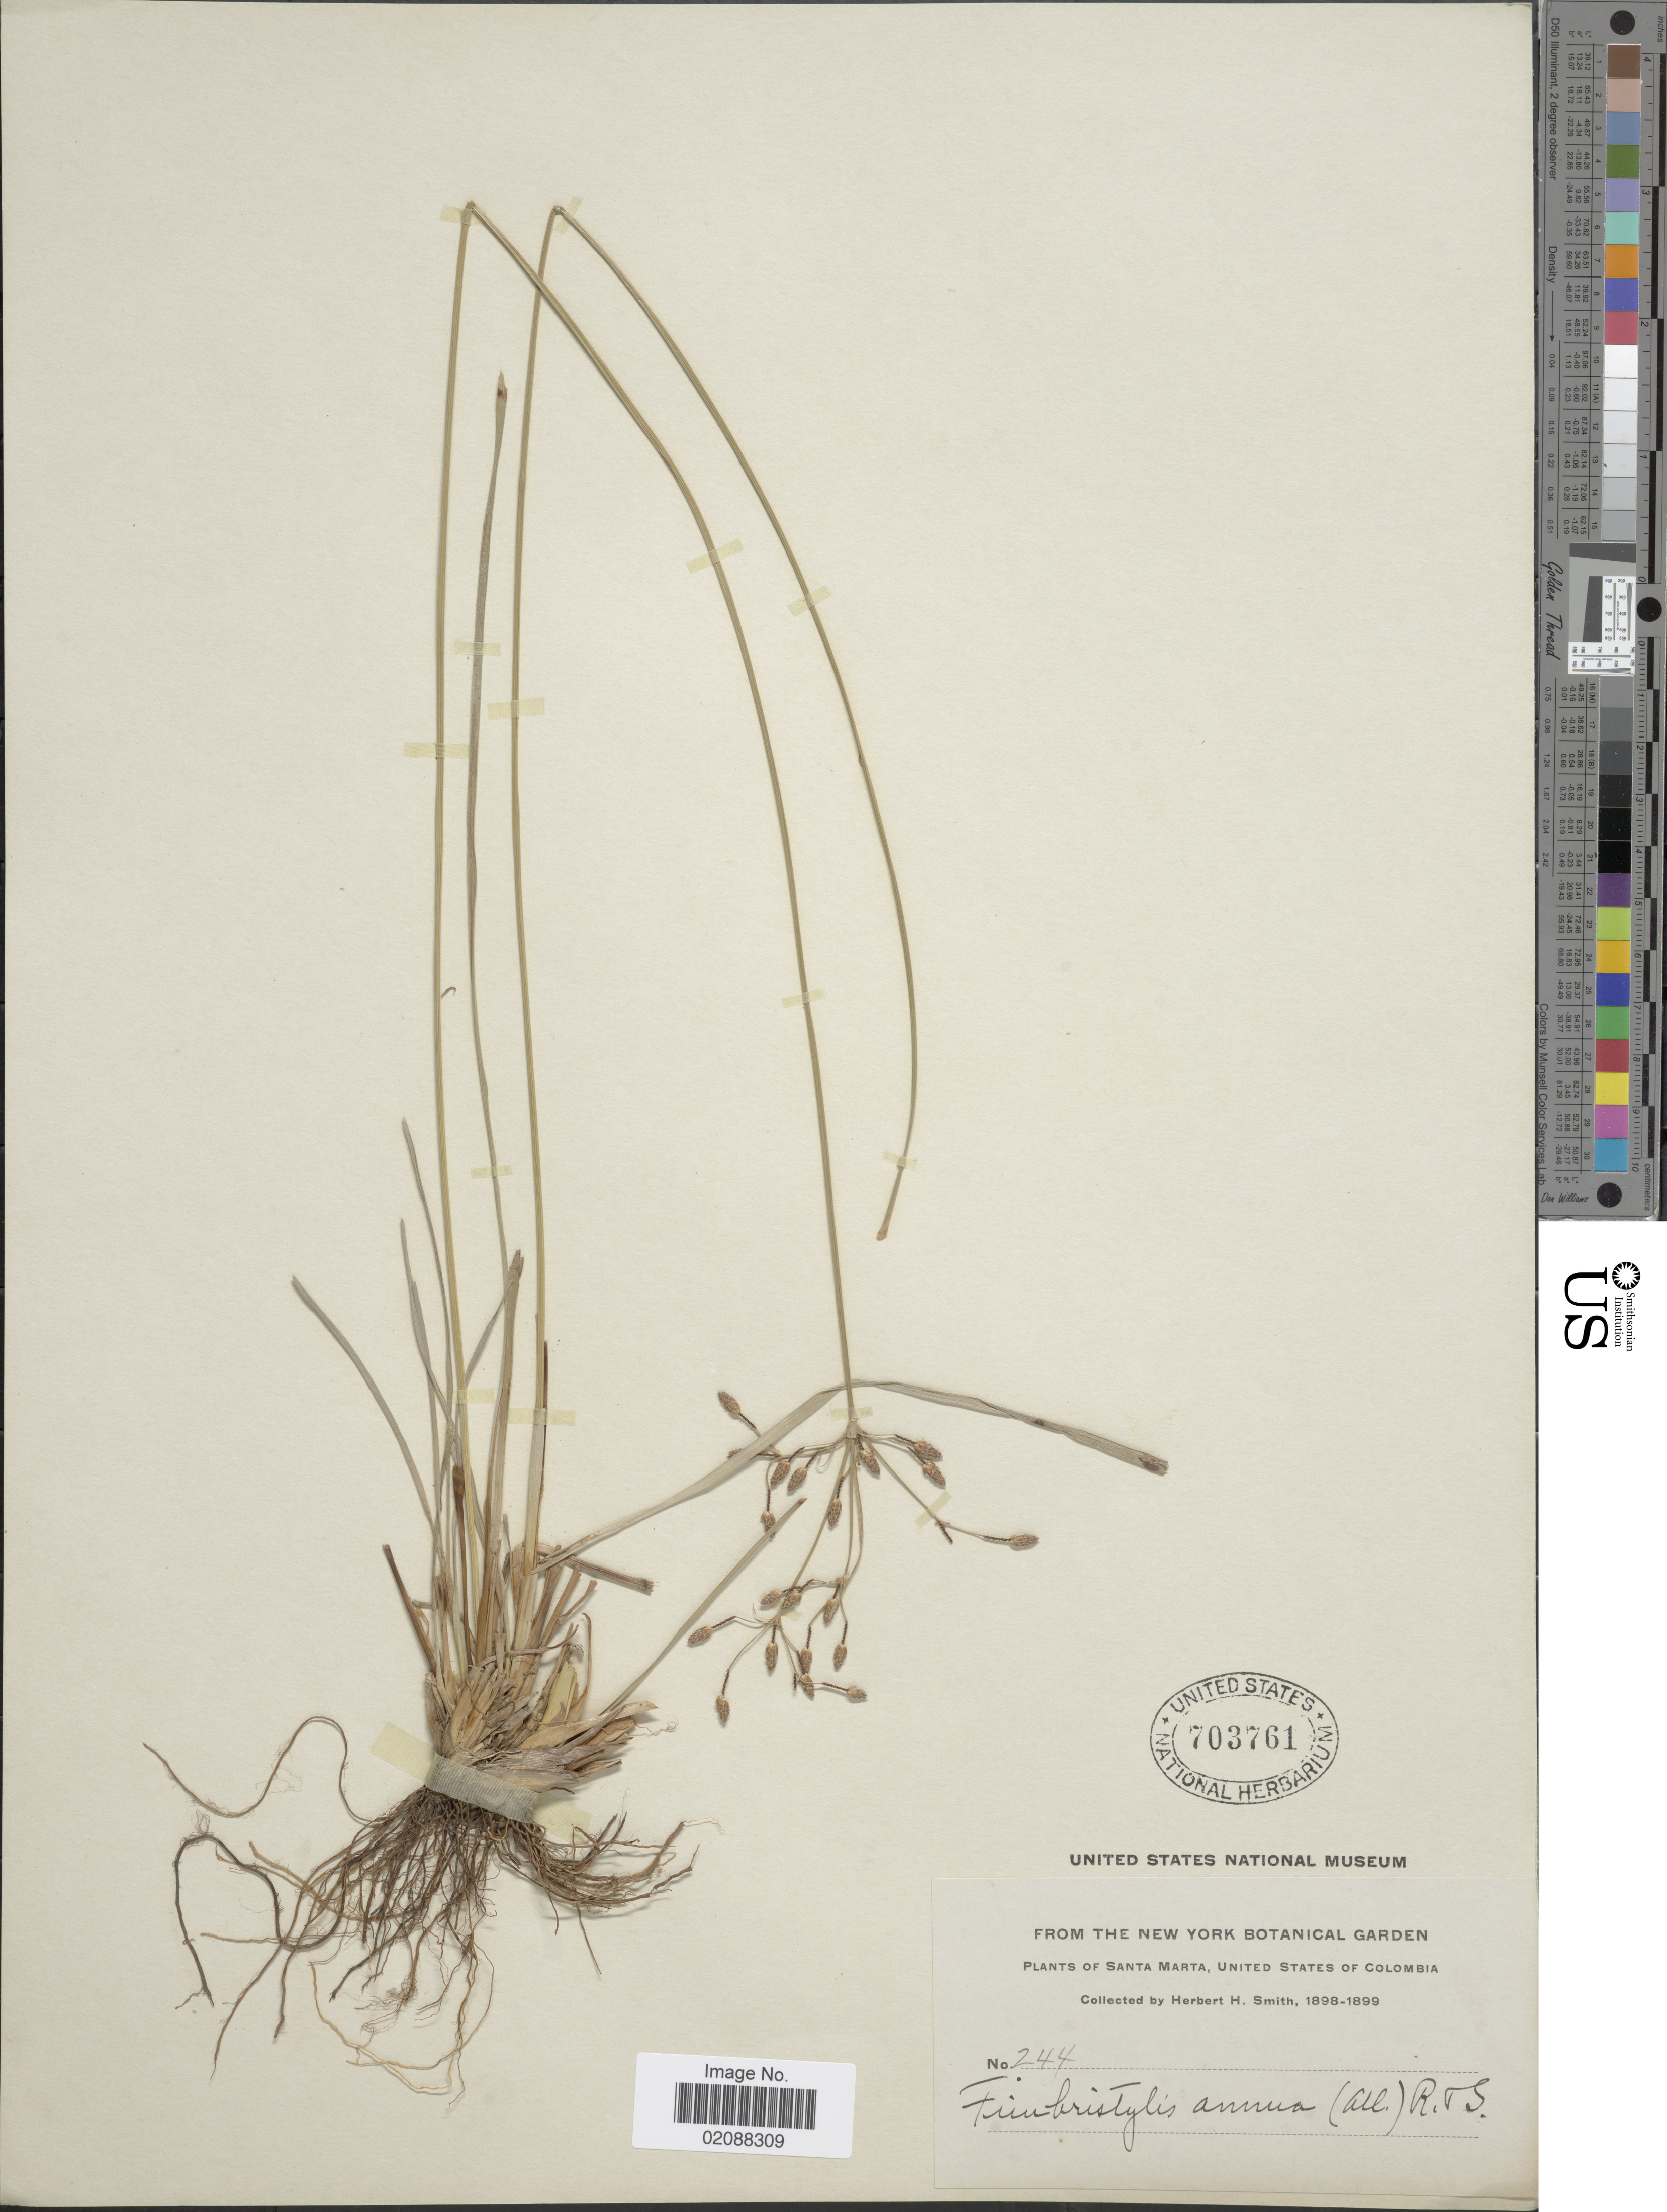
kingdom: Plantae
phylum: Tracheophyta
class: Liliopsida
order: Poales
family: Cyperaceae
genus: Fimbristylis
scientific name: Fimbristylis dichotoma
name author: (L.) Vahl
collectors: Herbert H. Smith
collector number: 244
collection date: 1898/1899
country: Colombia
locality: Santa Marta, United Staes of Colombia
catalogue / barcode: US 703761